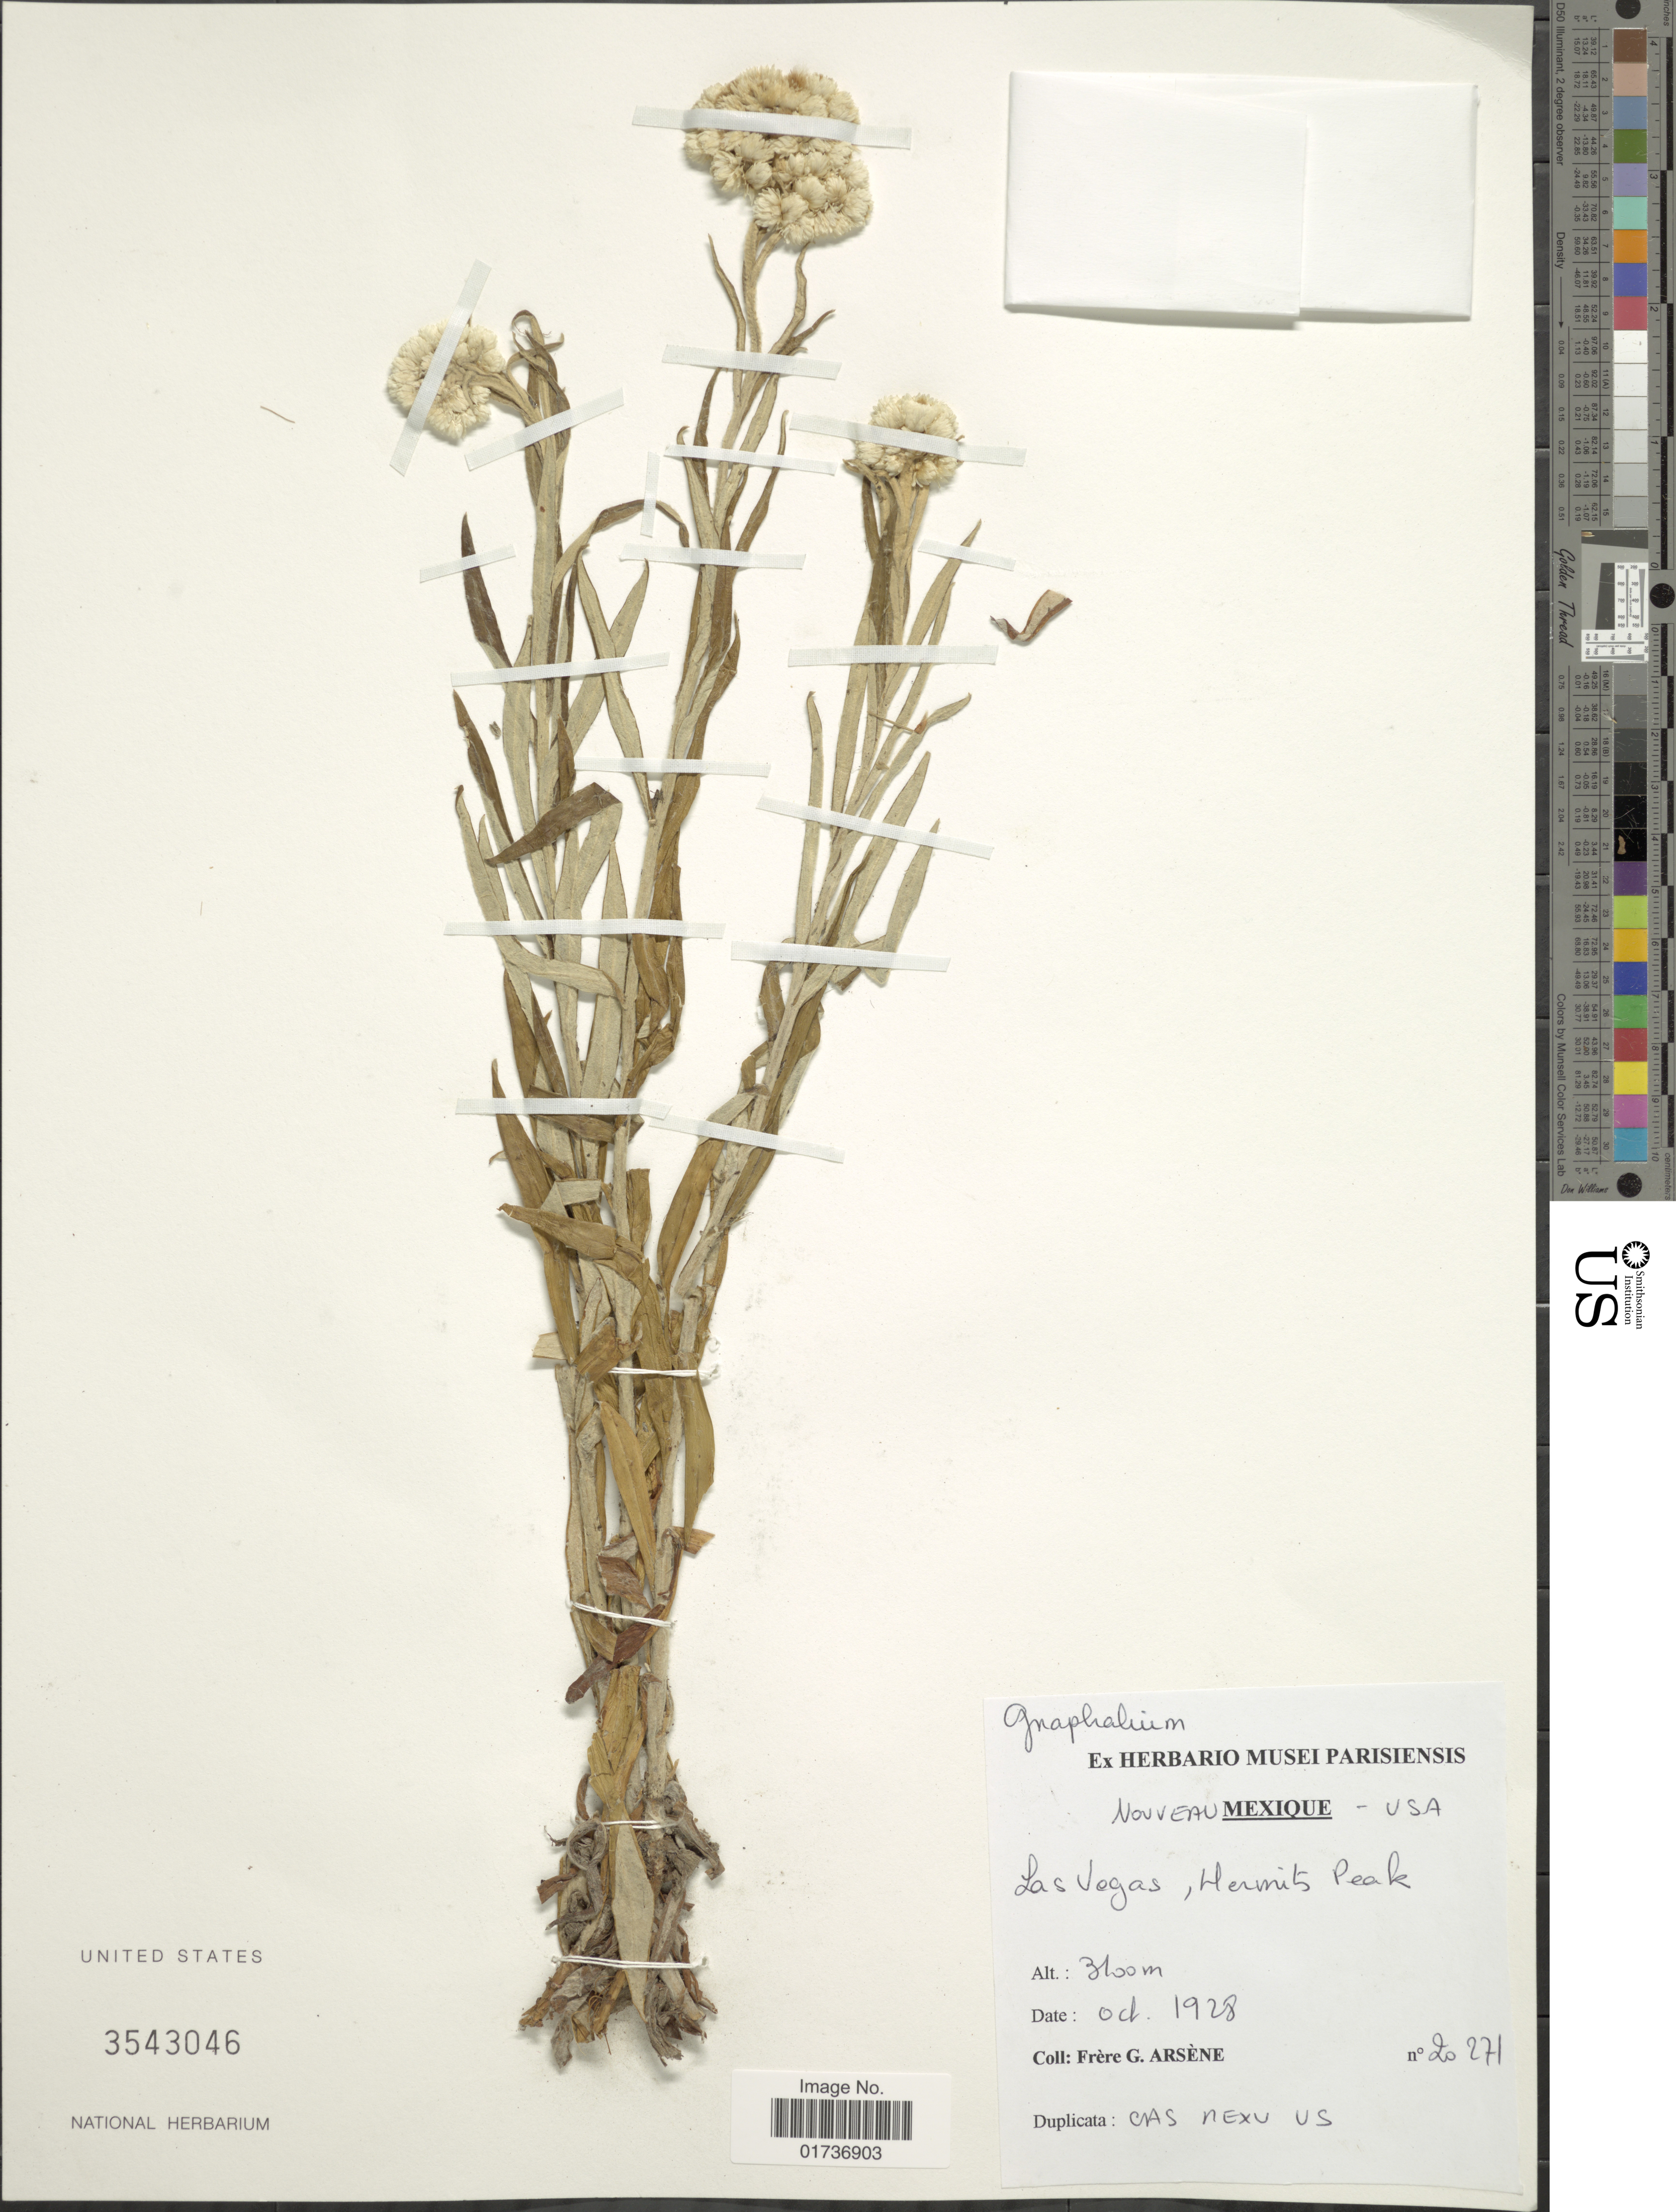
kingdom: Plantae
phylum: Tracheophyta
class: Magnoliopsida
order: Asterales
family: Asteraceae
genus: Gnaphalium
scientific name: Gnaphalium sp.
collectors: Bro. G. Arsène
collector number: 20271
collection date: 1928-10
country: United States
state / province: New Mexico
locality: Las Vegas, Hermits Peak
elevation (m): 3100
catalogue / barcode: US 3543046